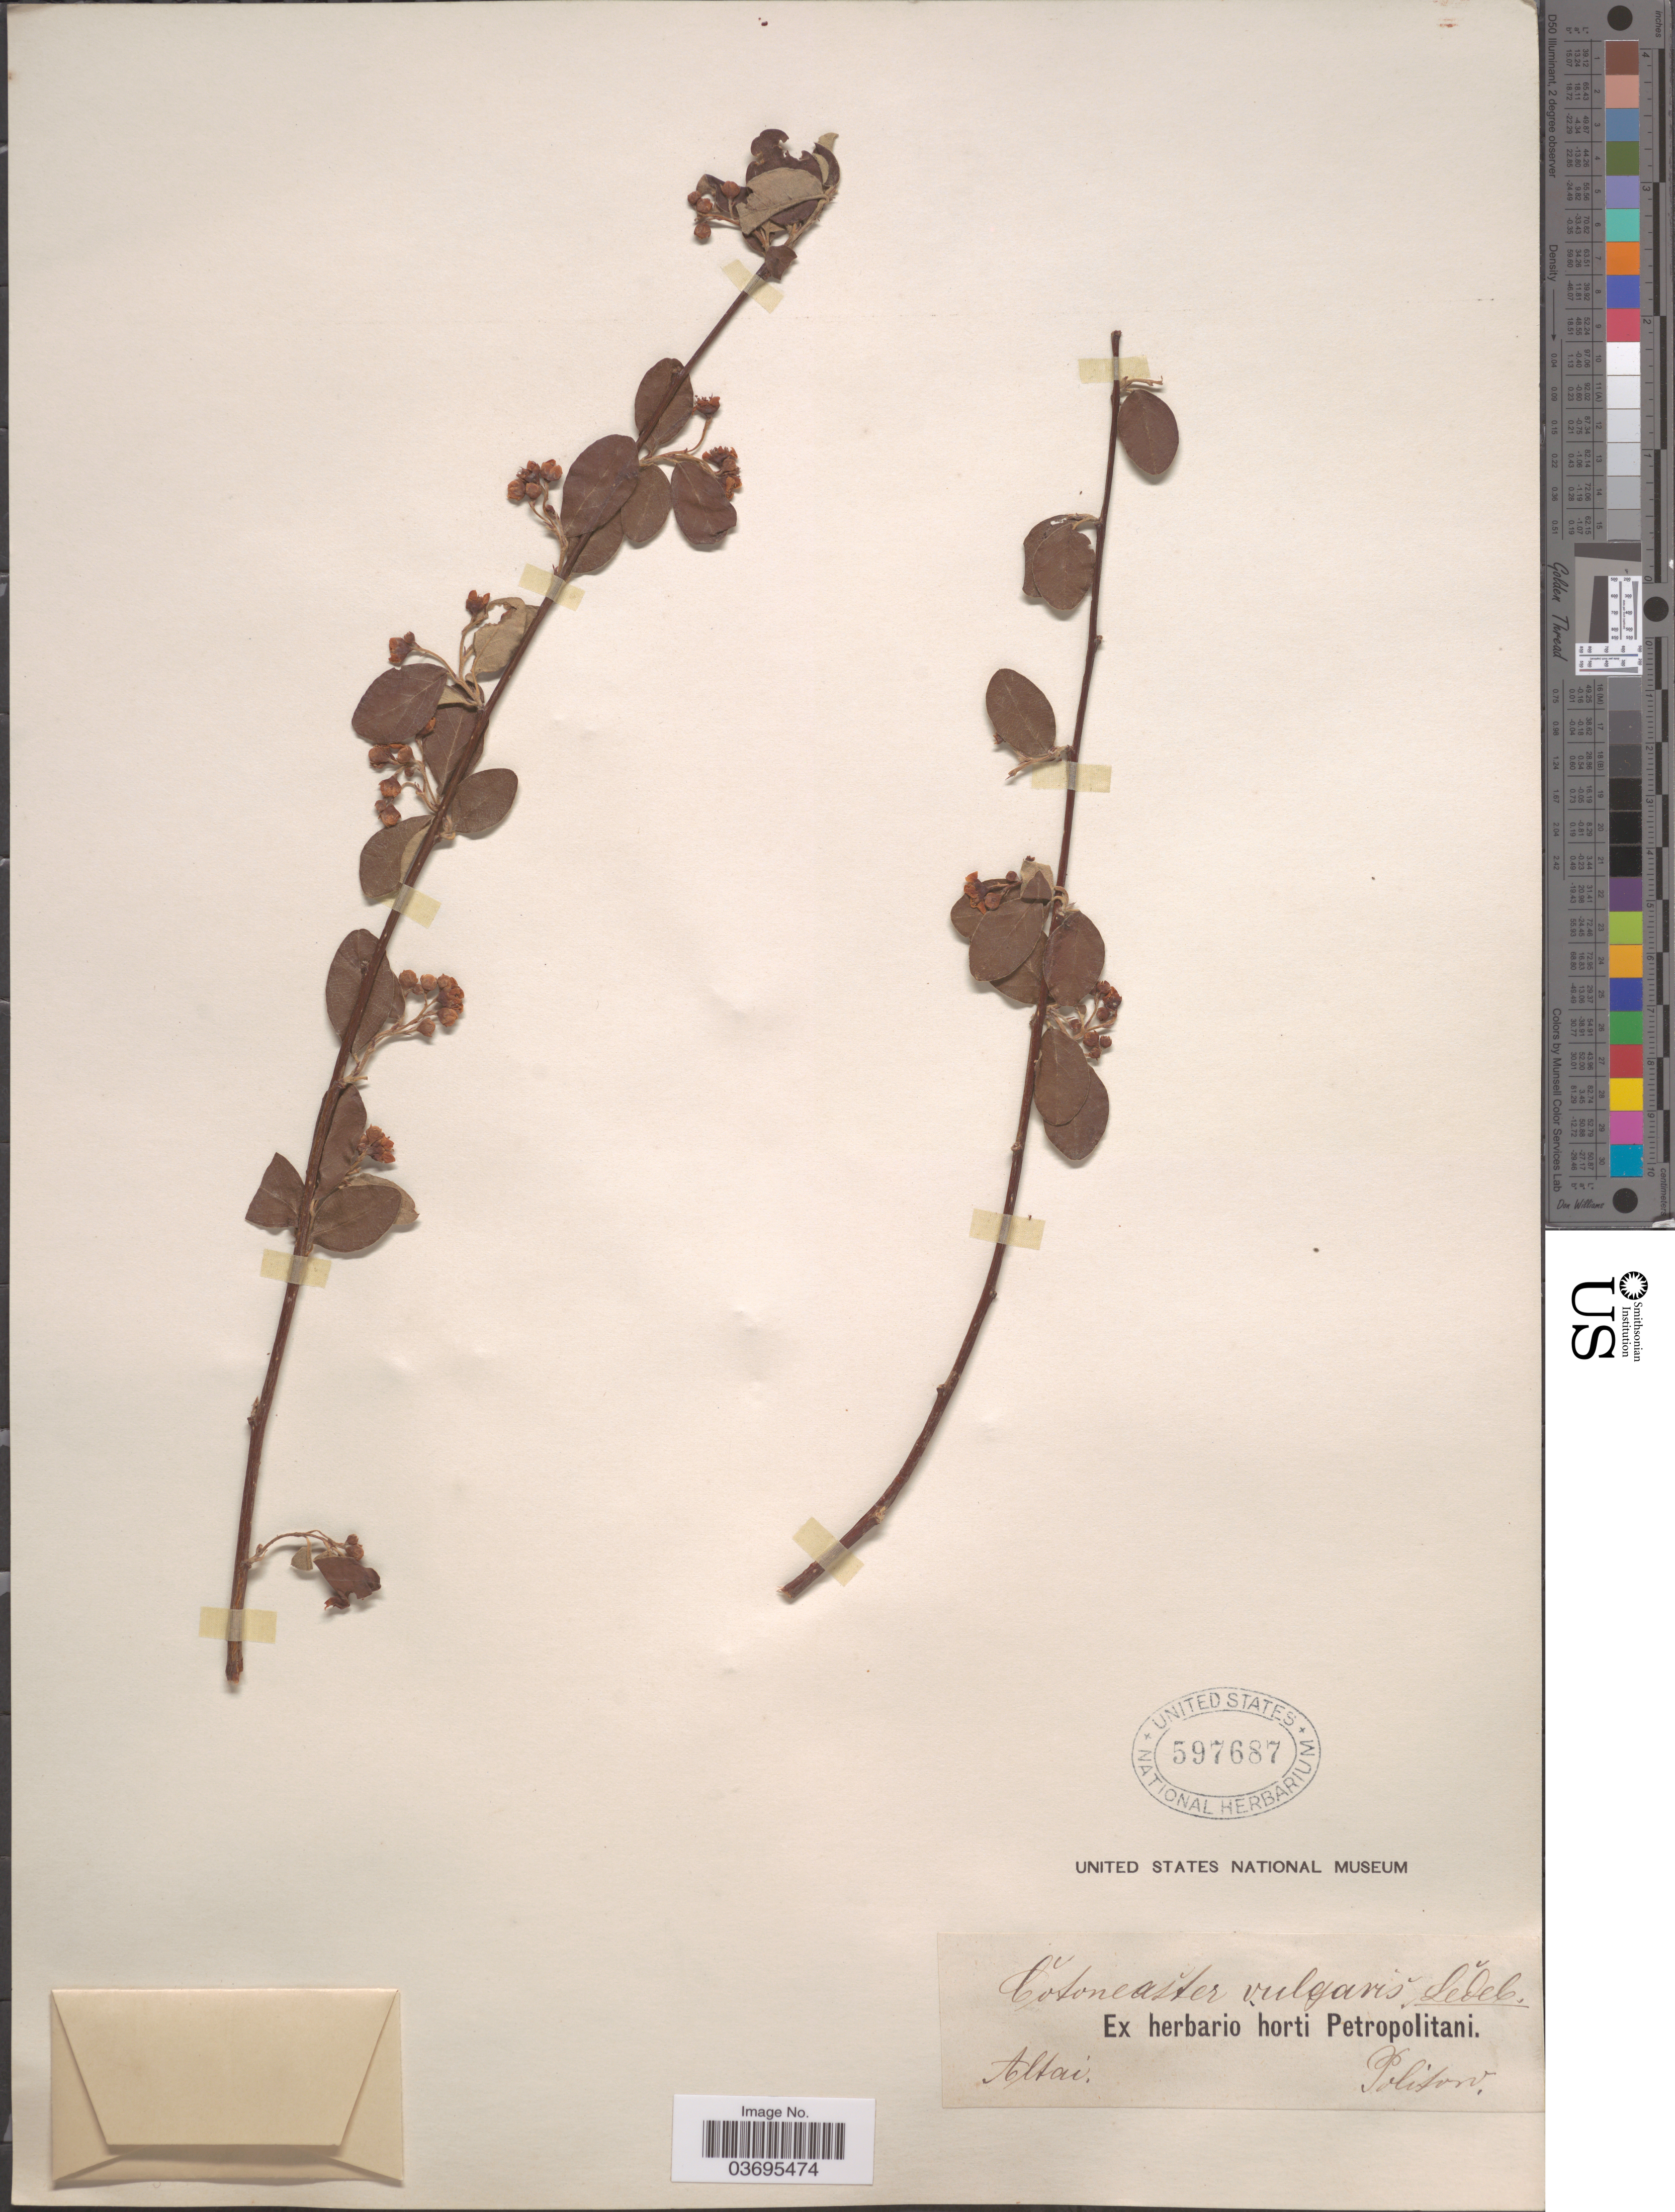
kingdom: Plantae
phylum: Tracheophyta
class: Magnoliopsida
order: Rosales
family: Rosaceae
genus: Cotoneaster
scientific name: Cotoneaster integerrimus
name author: Medik.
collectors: -. Politow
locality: Altai.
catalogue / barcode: US 597687